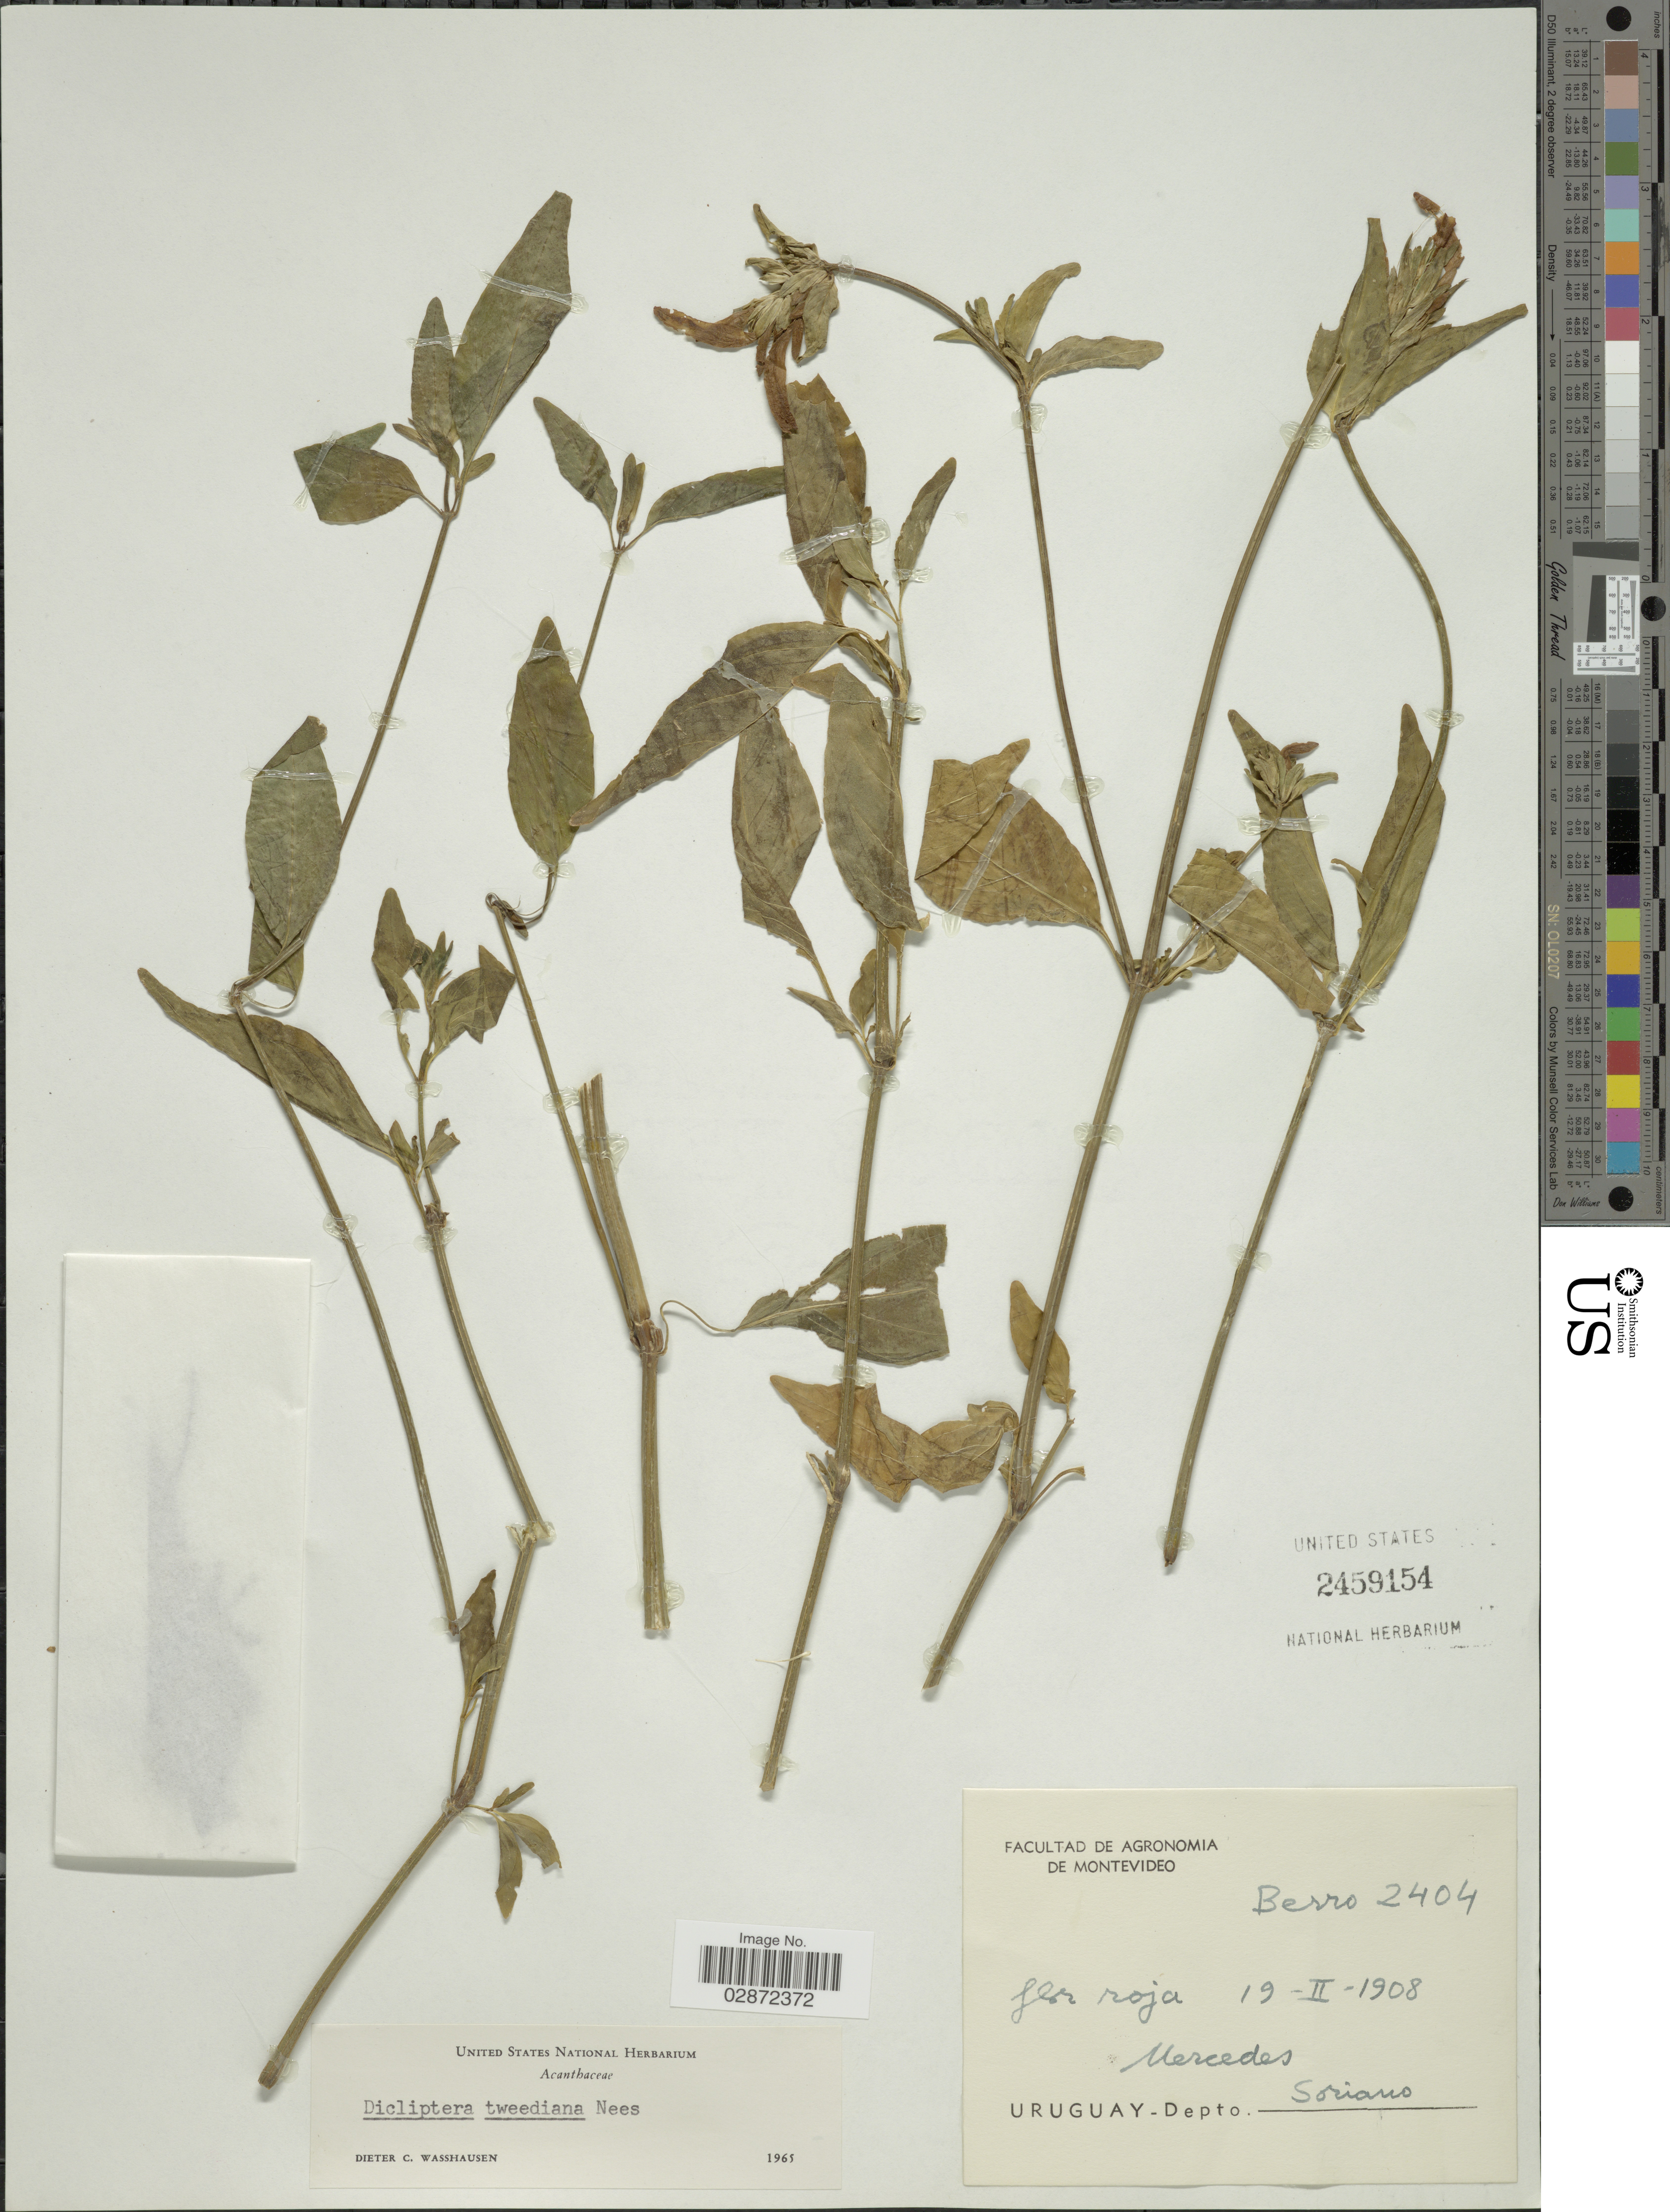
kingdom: Plantae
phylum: Tracheophyta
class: Magnoliopsida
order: Lamiales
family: Acanthaceae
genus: Dicliptera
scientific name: Dicliptera squarrosa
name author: Nees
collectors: Berro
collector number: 2404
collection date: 1908-02-19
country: Uruguay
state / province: Soriano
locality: Mercedes. Depto. Soriano.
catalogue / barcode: US 2459154